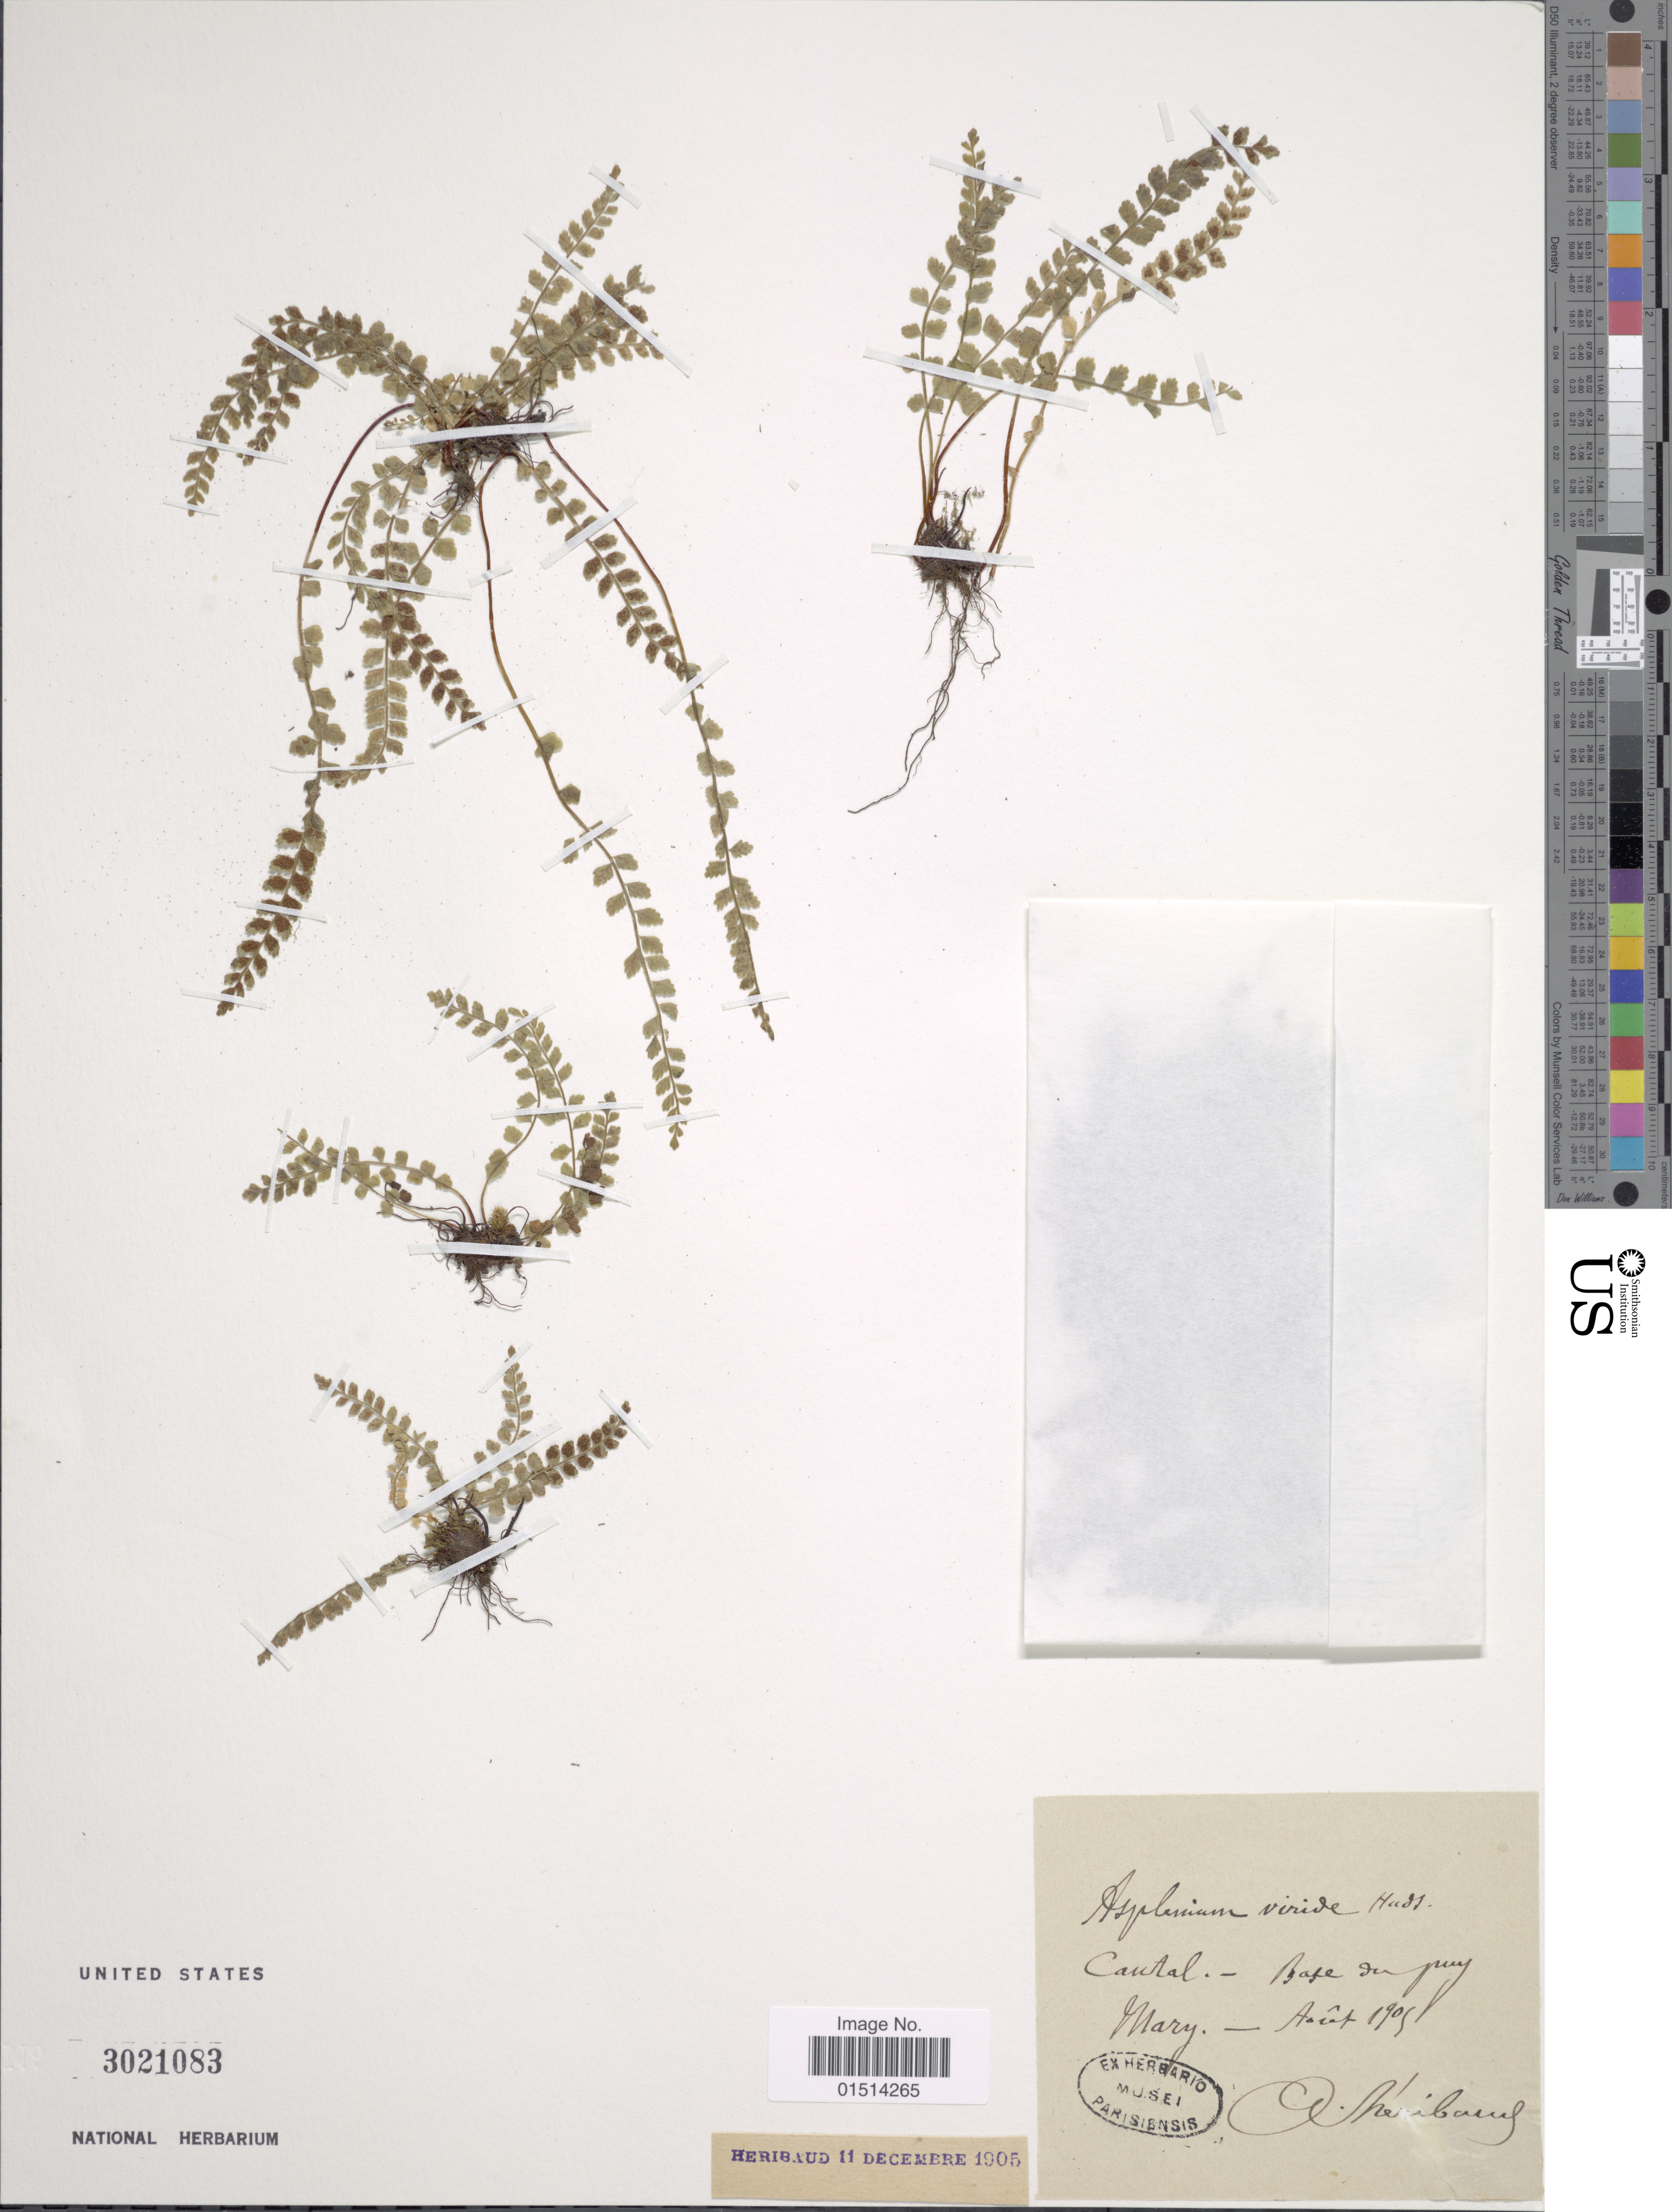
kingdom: Plantae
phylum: Tracheophyta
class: Polypodiopsida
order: Polypodiales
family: Aspleniaceae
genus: Asplenium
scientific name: Asplenium viride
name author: Huds.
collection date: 1905-08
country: France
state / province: Auvergne-Rhône-Alpes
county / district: Cantal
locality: Cantal, Mary.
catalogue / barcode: US 3021083